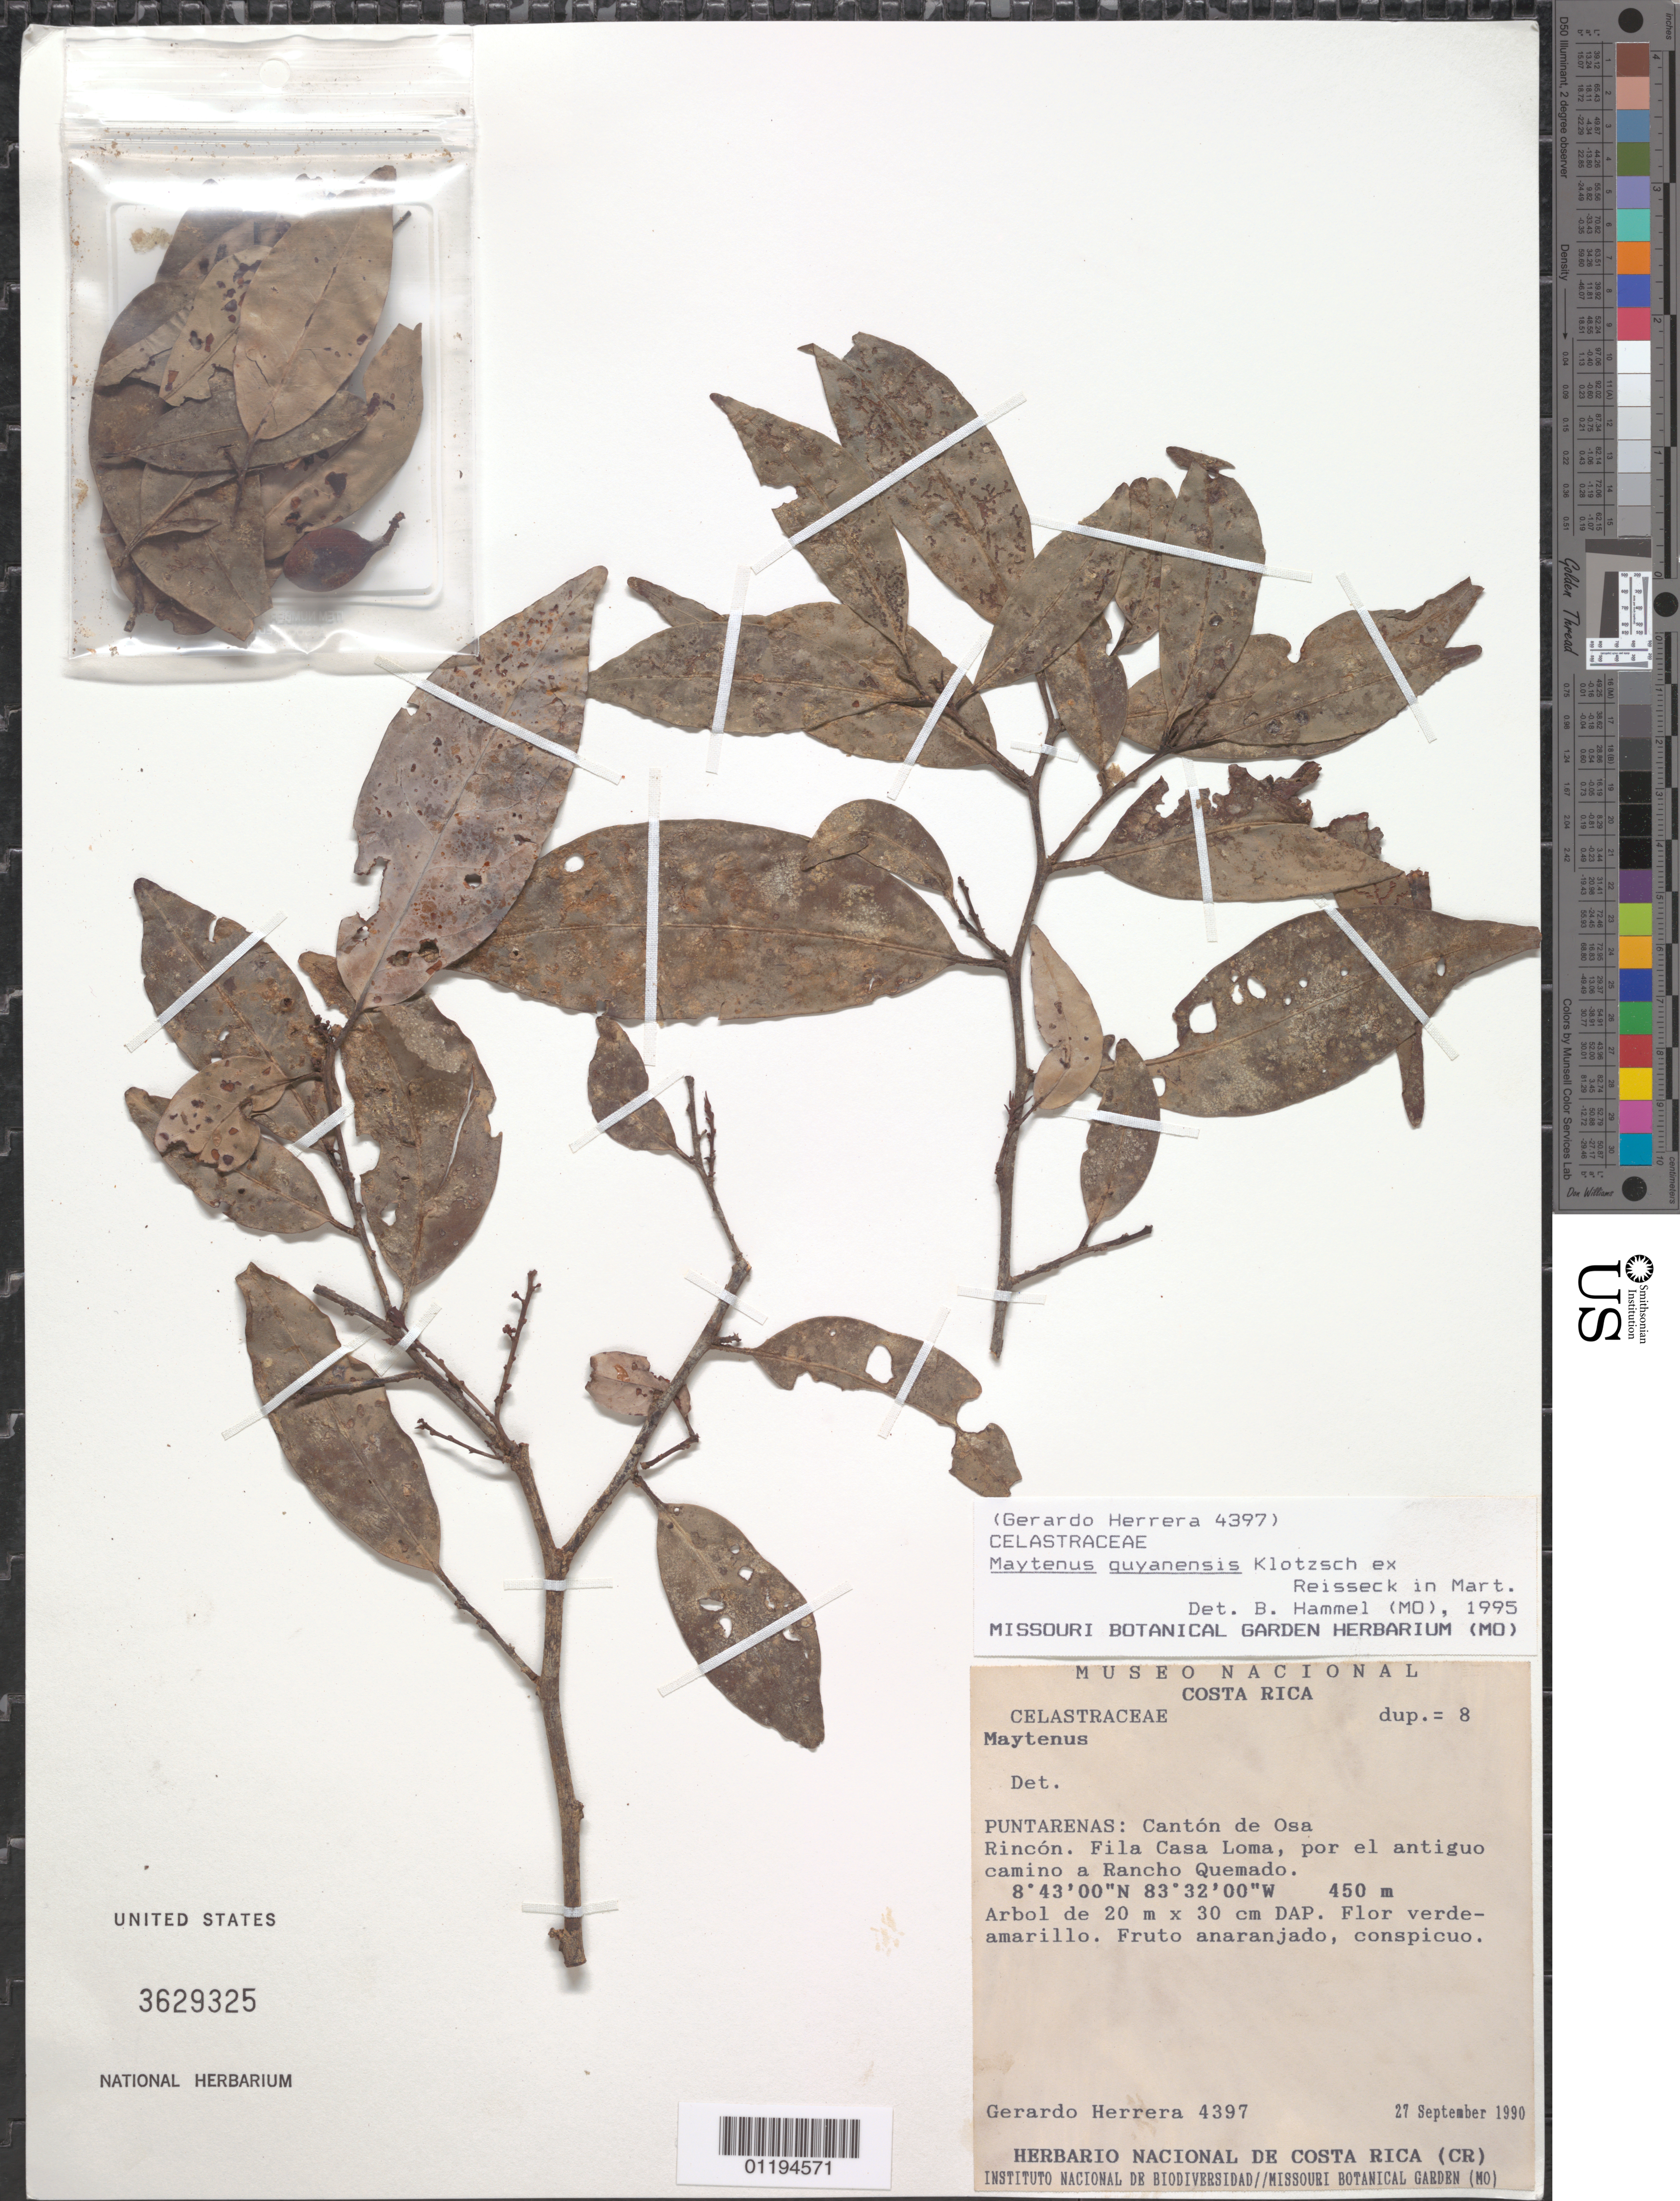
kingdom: Plantae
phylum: Tracheophyta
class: Magnoliopsida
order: Celastrales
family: Celastraceae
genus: Maytenus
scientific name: Maytenus guyanensis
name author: Klotzsch ex Reissek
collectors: G. Herrera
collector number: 4397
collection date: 1990-09-27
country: Costa Rica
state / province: Puntarenas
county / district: Canton de Osa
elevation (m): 450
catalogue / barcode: US 3629325